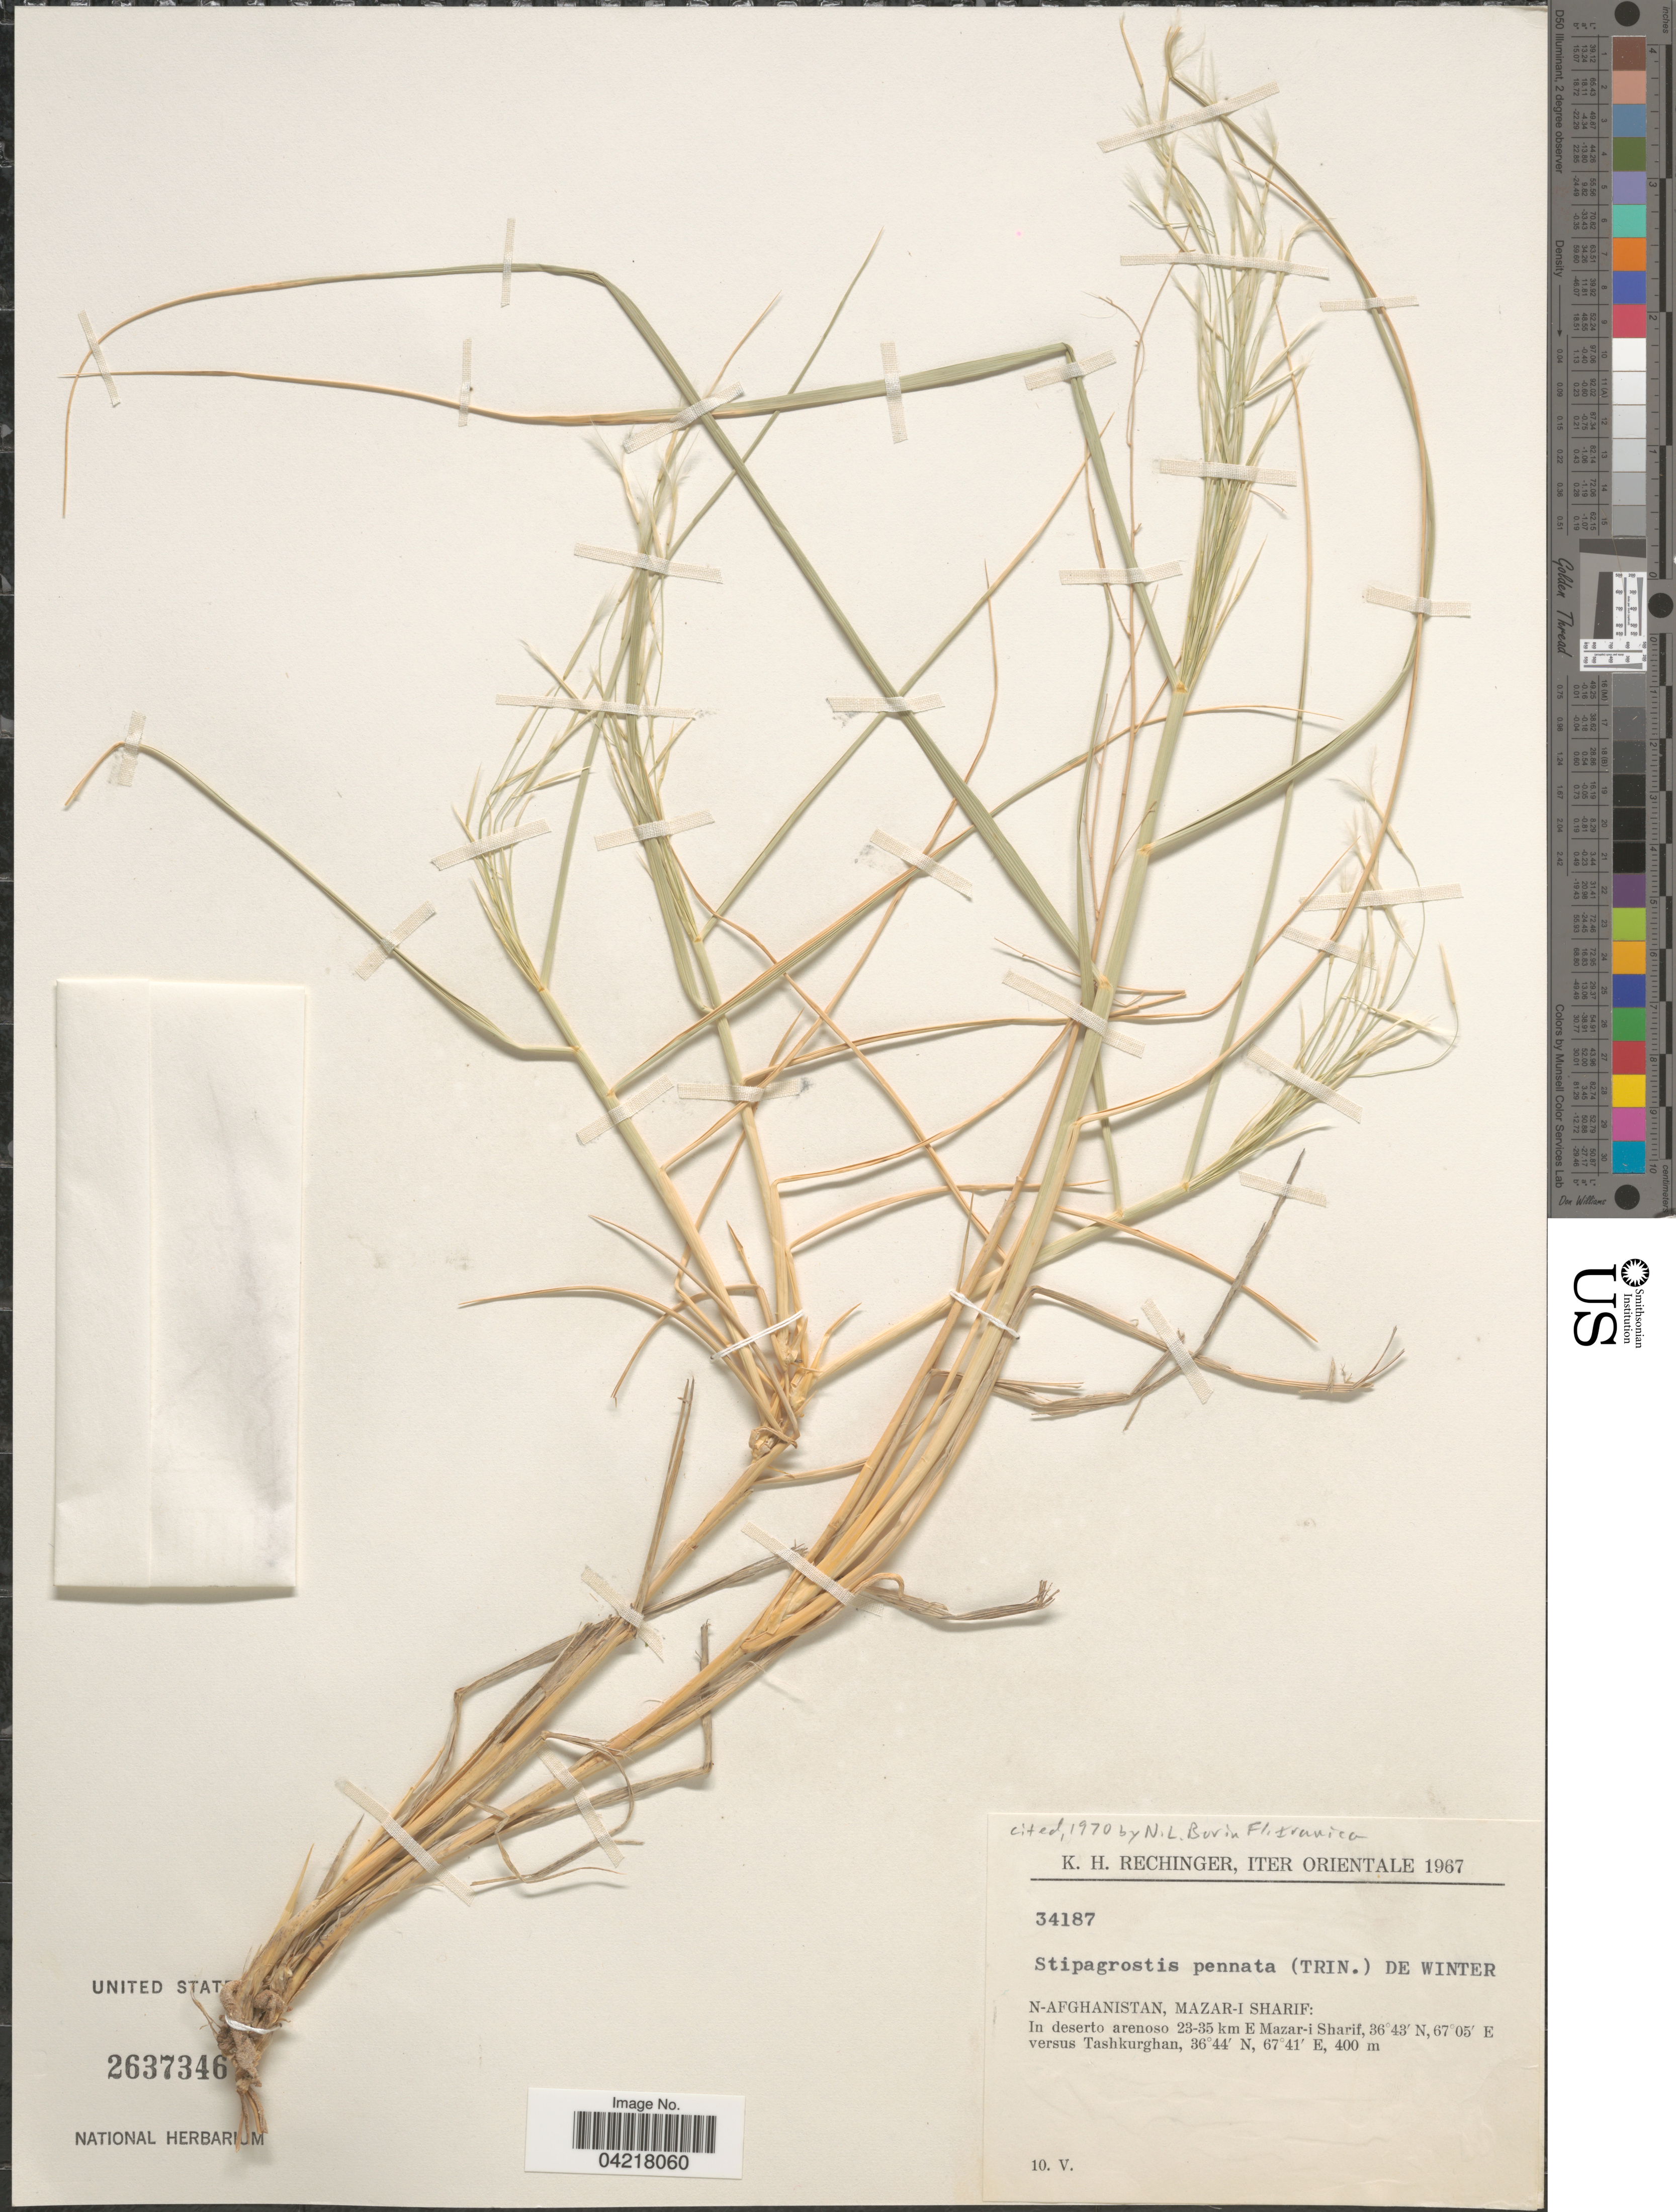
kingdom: Plantae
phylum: Tracheophyta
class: Liliopsida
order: Poales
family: Poaceae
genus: Stipagrostis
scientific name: Stipagrostis pennata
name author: (Trin.) De Winter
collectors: K. H. Rechinger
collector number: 34187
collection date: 1967-05-10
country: Afghanistan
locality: Iter Orientale 1967. N-Afghanistan, Mazari-Sharif: In deserto arenoso, 23-35 km E Mazar-i-Sharif, versus Tashkurghan.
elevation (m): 400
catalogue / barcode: US 2637346